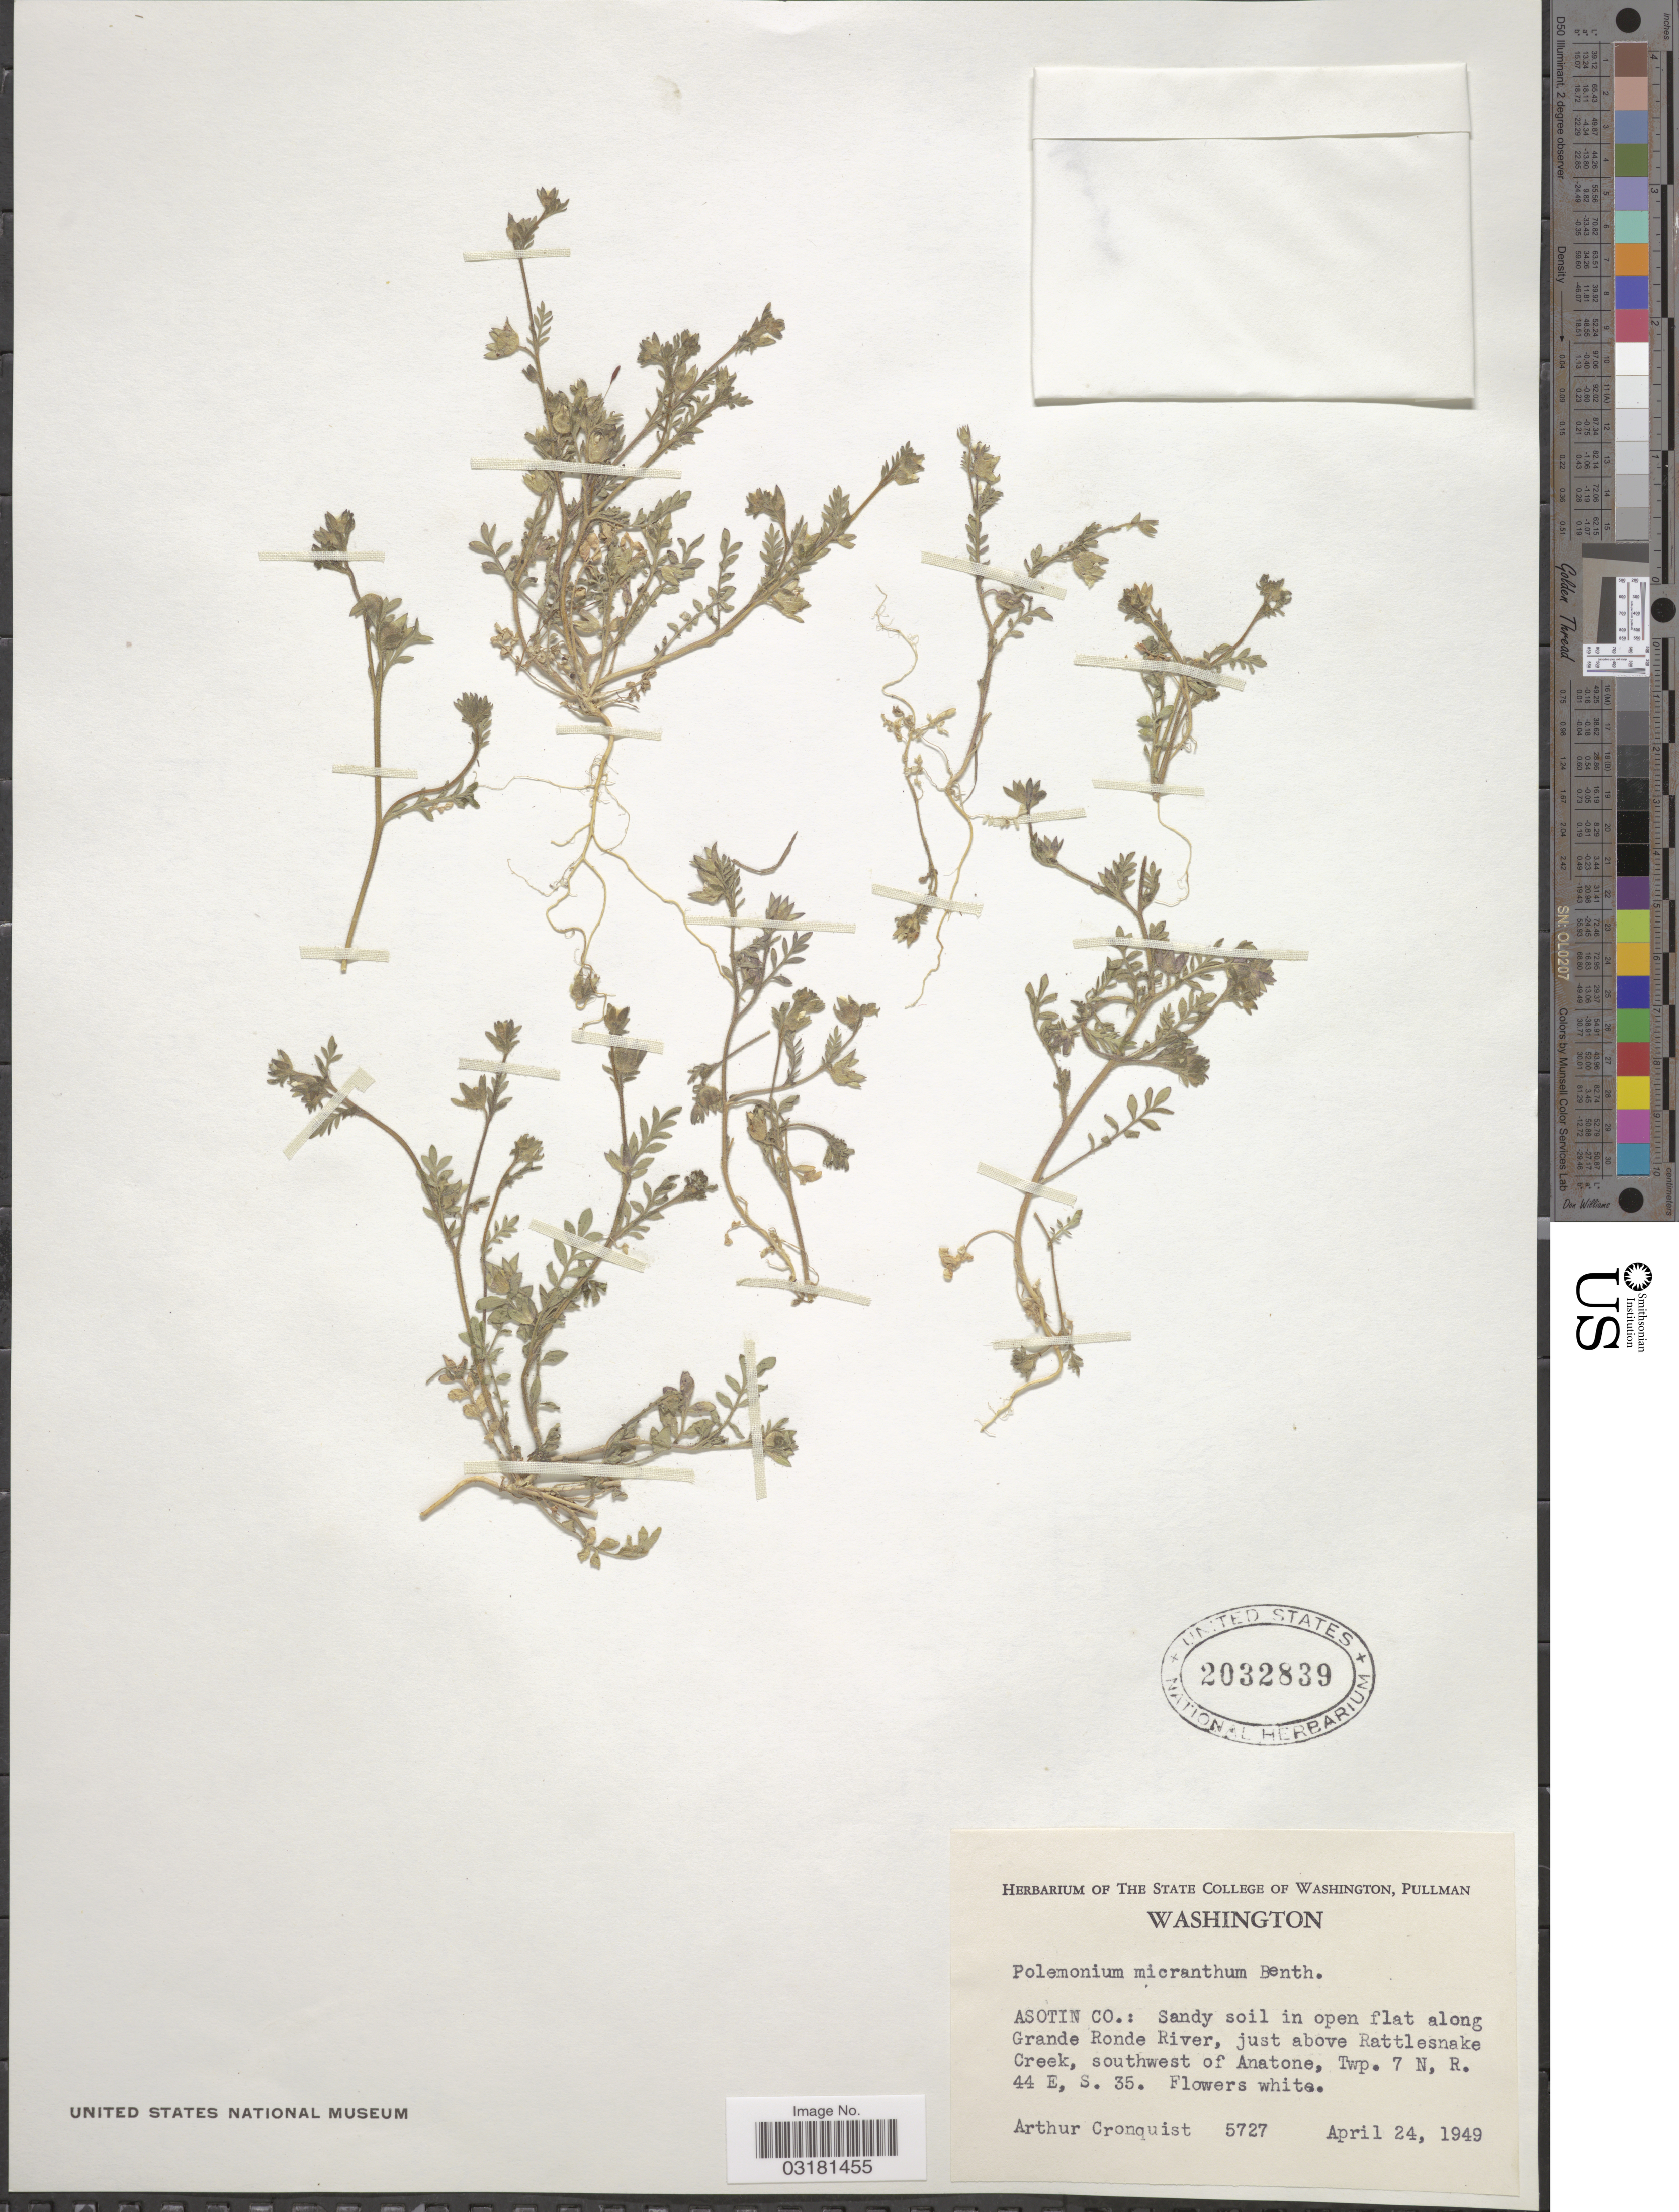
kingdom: Plantae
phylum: Tracheophyta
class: Magnoliopsida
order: Ericales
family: Polemoniaceae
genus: Polemonium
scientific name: Polemonium micranthum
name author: Benth.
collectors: A. J. Cronquist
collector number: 5727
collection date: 1949-04-24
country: United States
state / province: Washington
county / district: Asotin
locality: Asotin Co.: along Grande Ronde River, just above Rattlesnake Creek, southwest of Anatone, Twp. 7N, R44E, S35.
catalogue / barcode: US 2032839